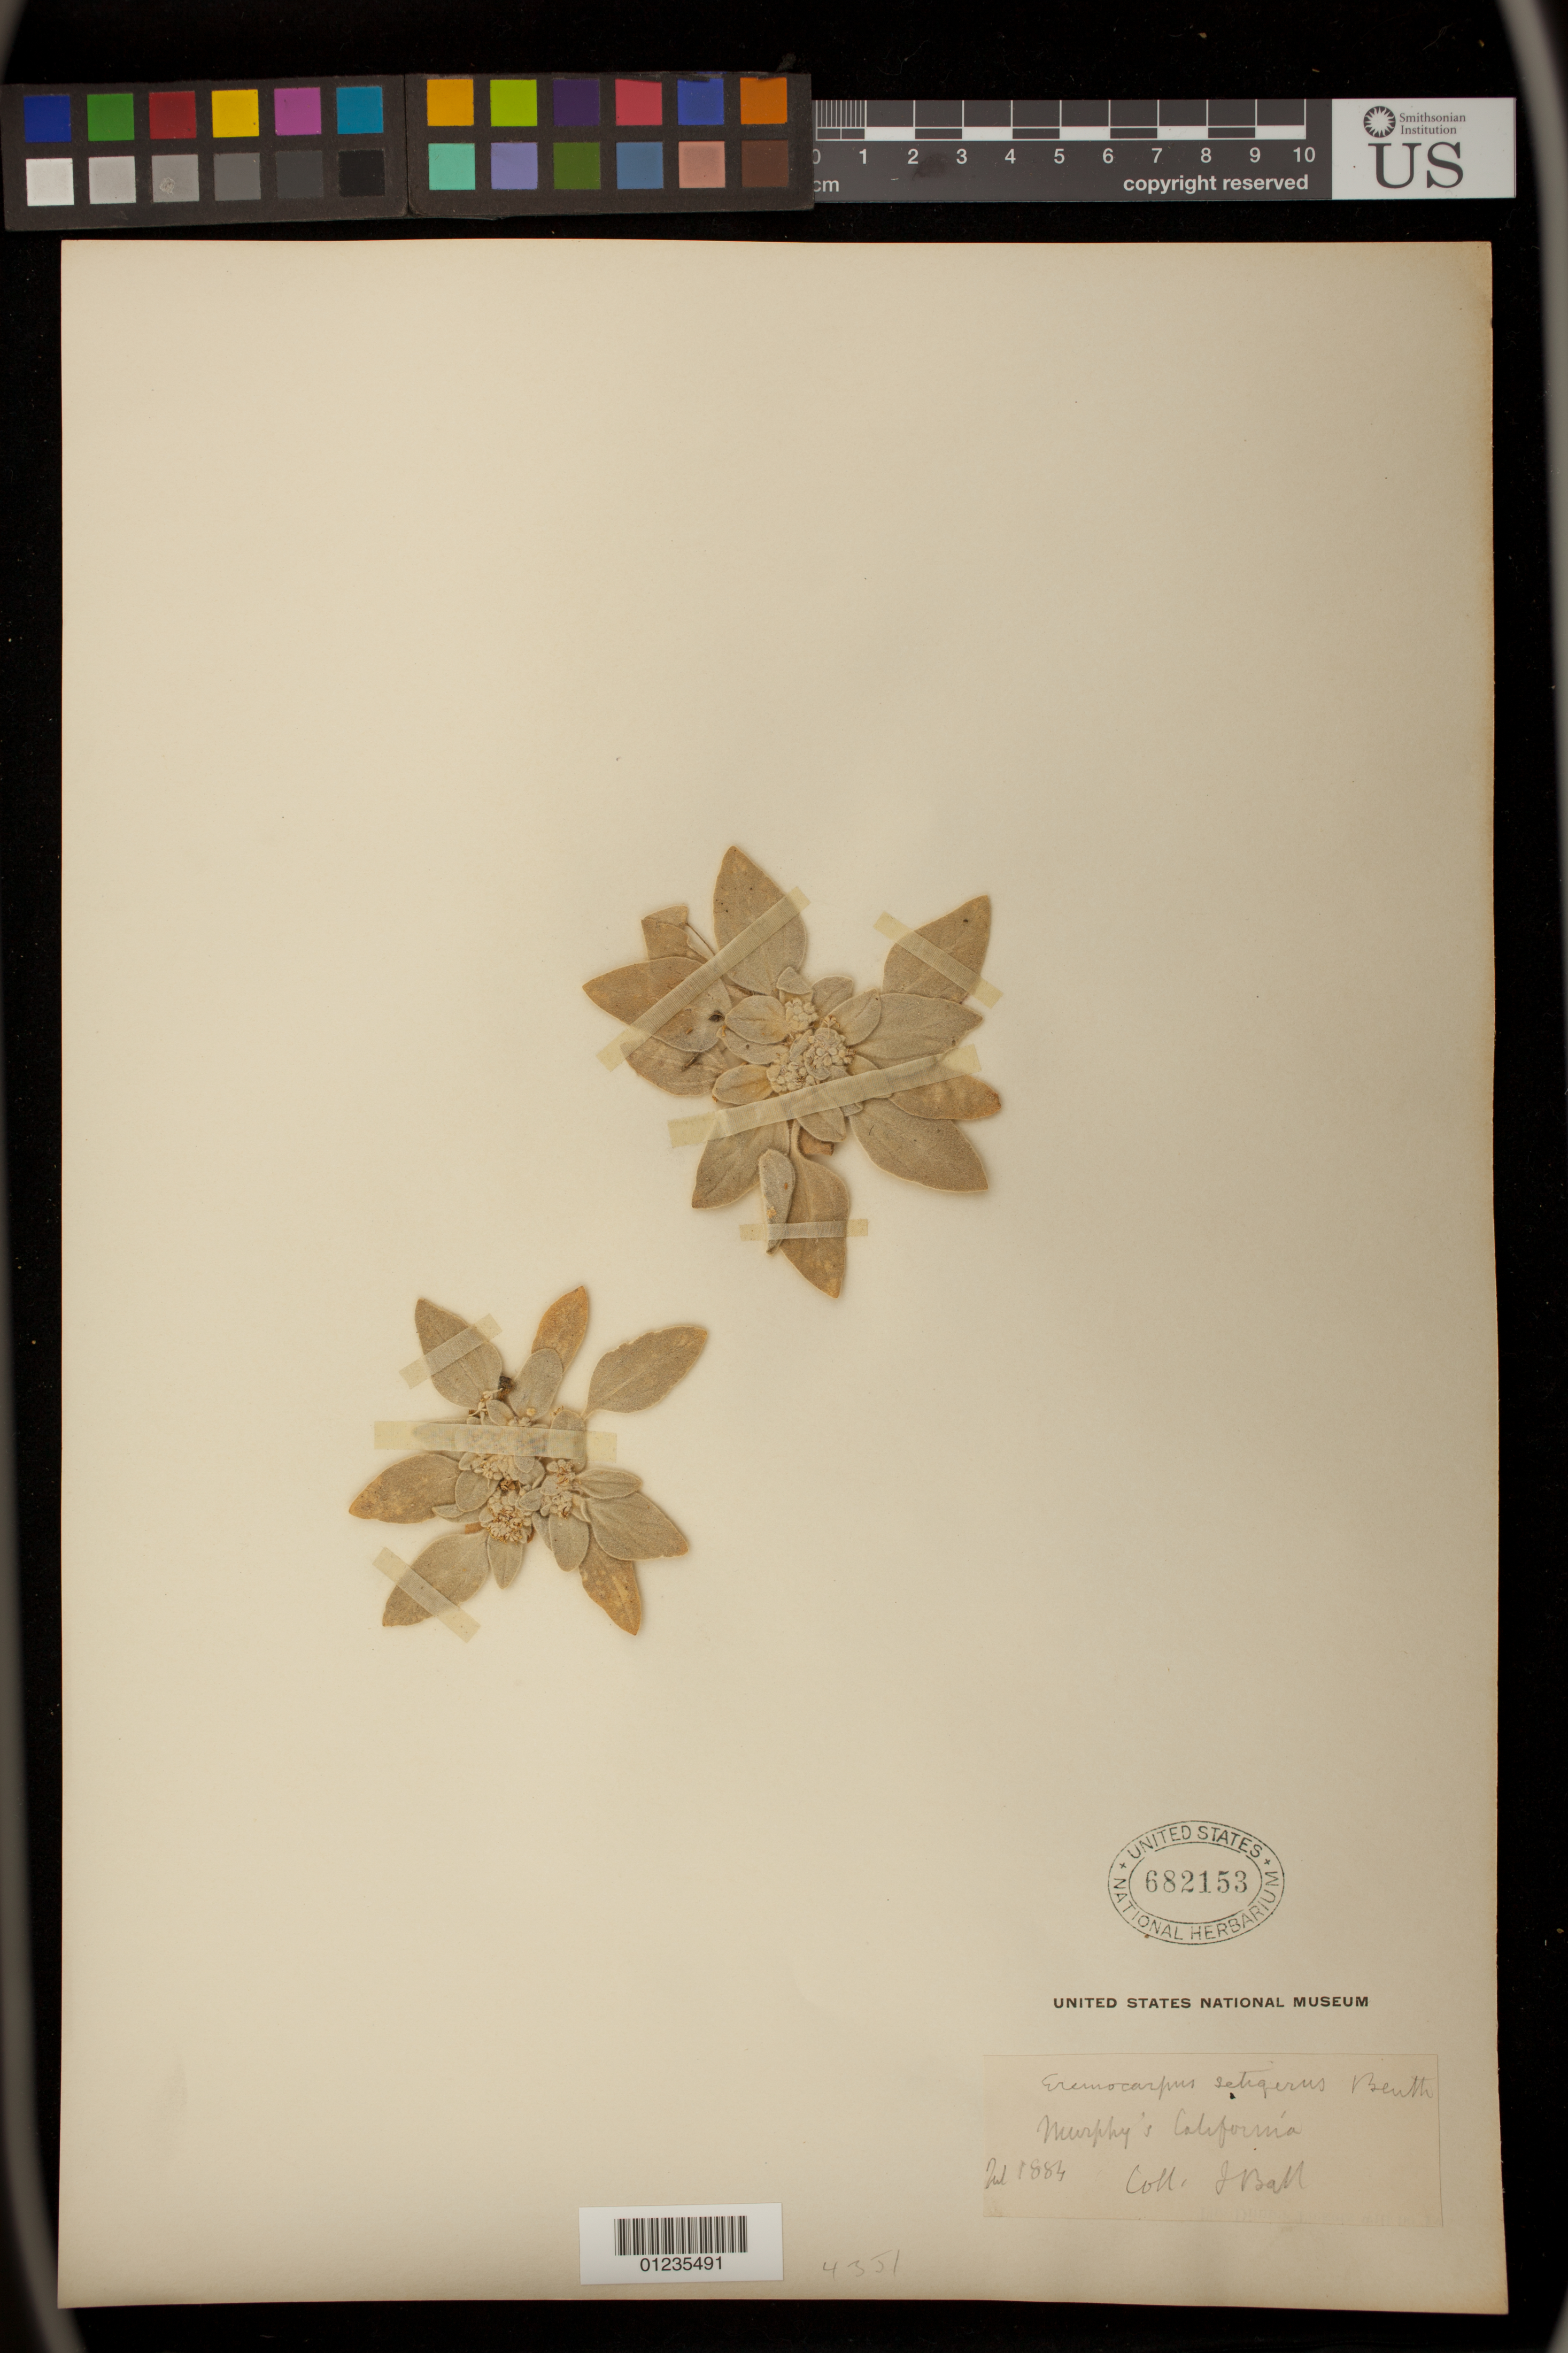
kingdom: Plantae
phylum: Tracheophyta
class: Magnoliopsida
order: Malpighiales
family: Euphorbiaceae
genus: Eremocarpus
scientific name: Eremocarpus setigerus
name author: (Hook.) Benth.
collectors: J. Ball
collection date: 1884-07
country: United States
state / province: California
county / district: Calaveras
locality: Murphy's California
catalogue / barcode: US 682153